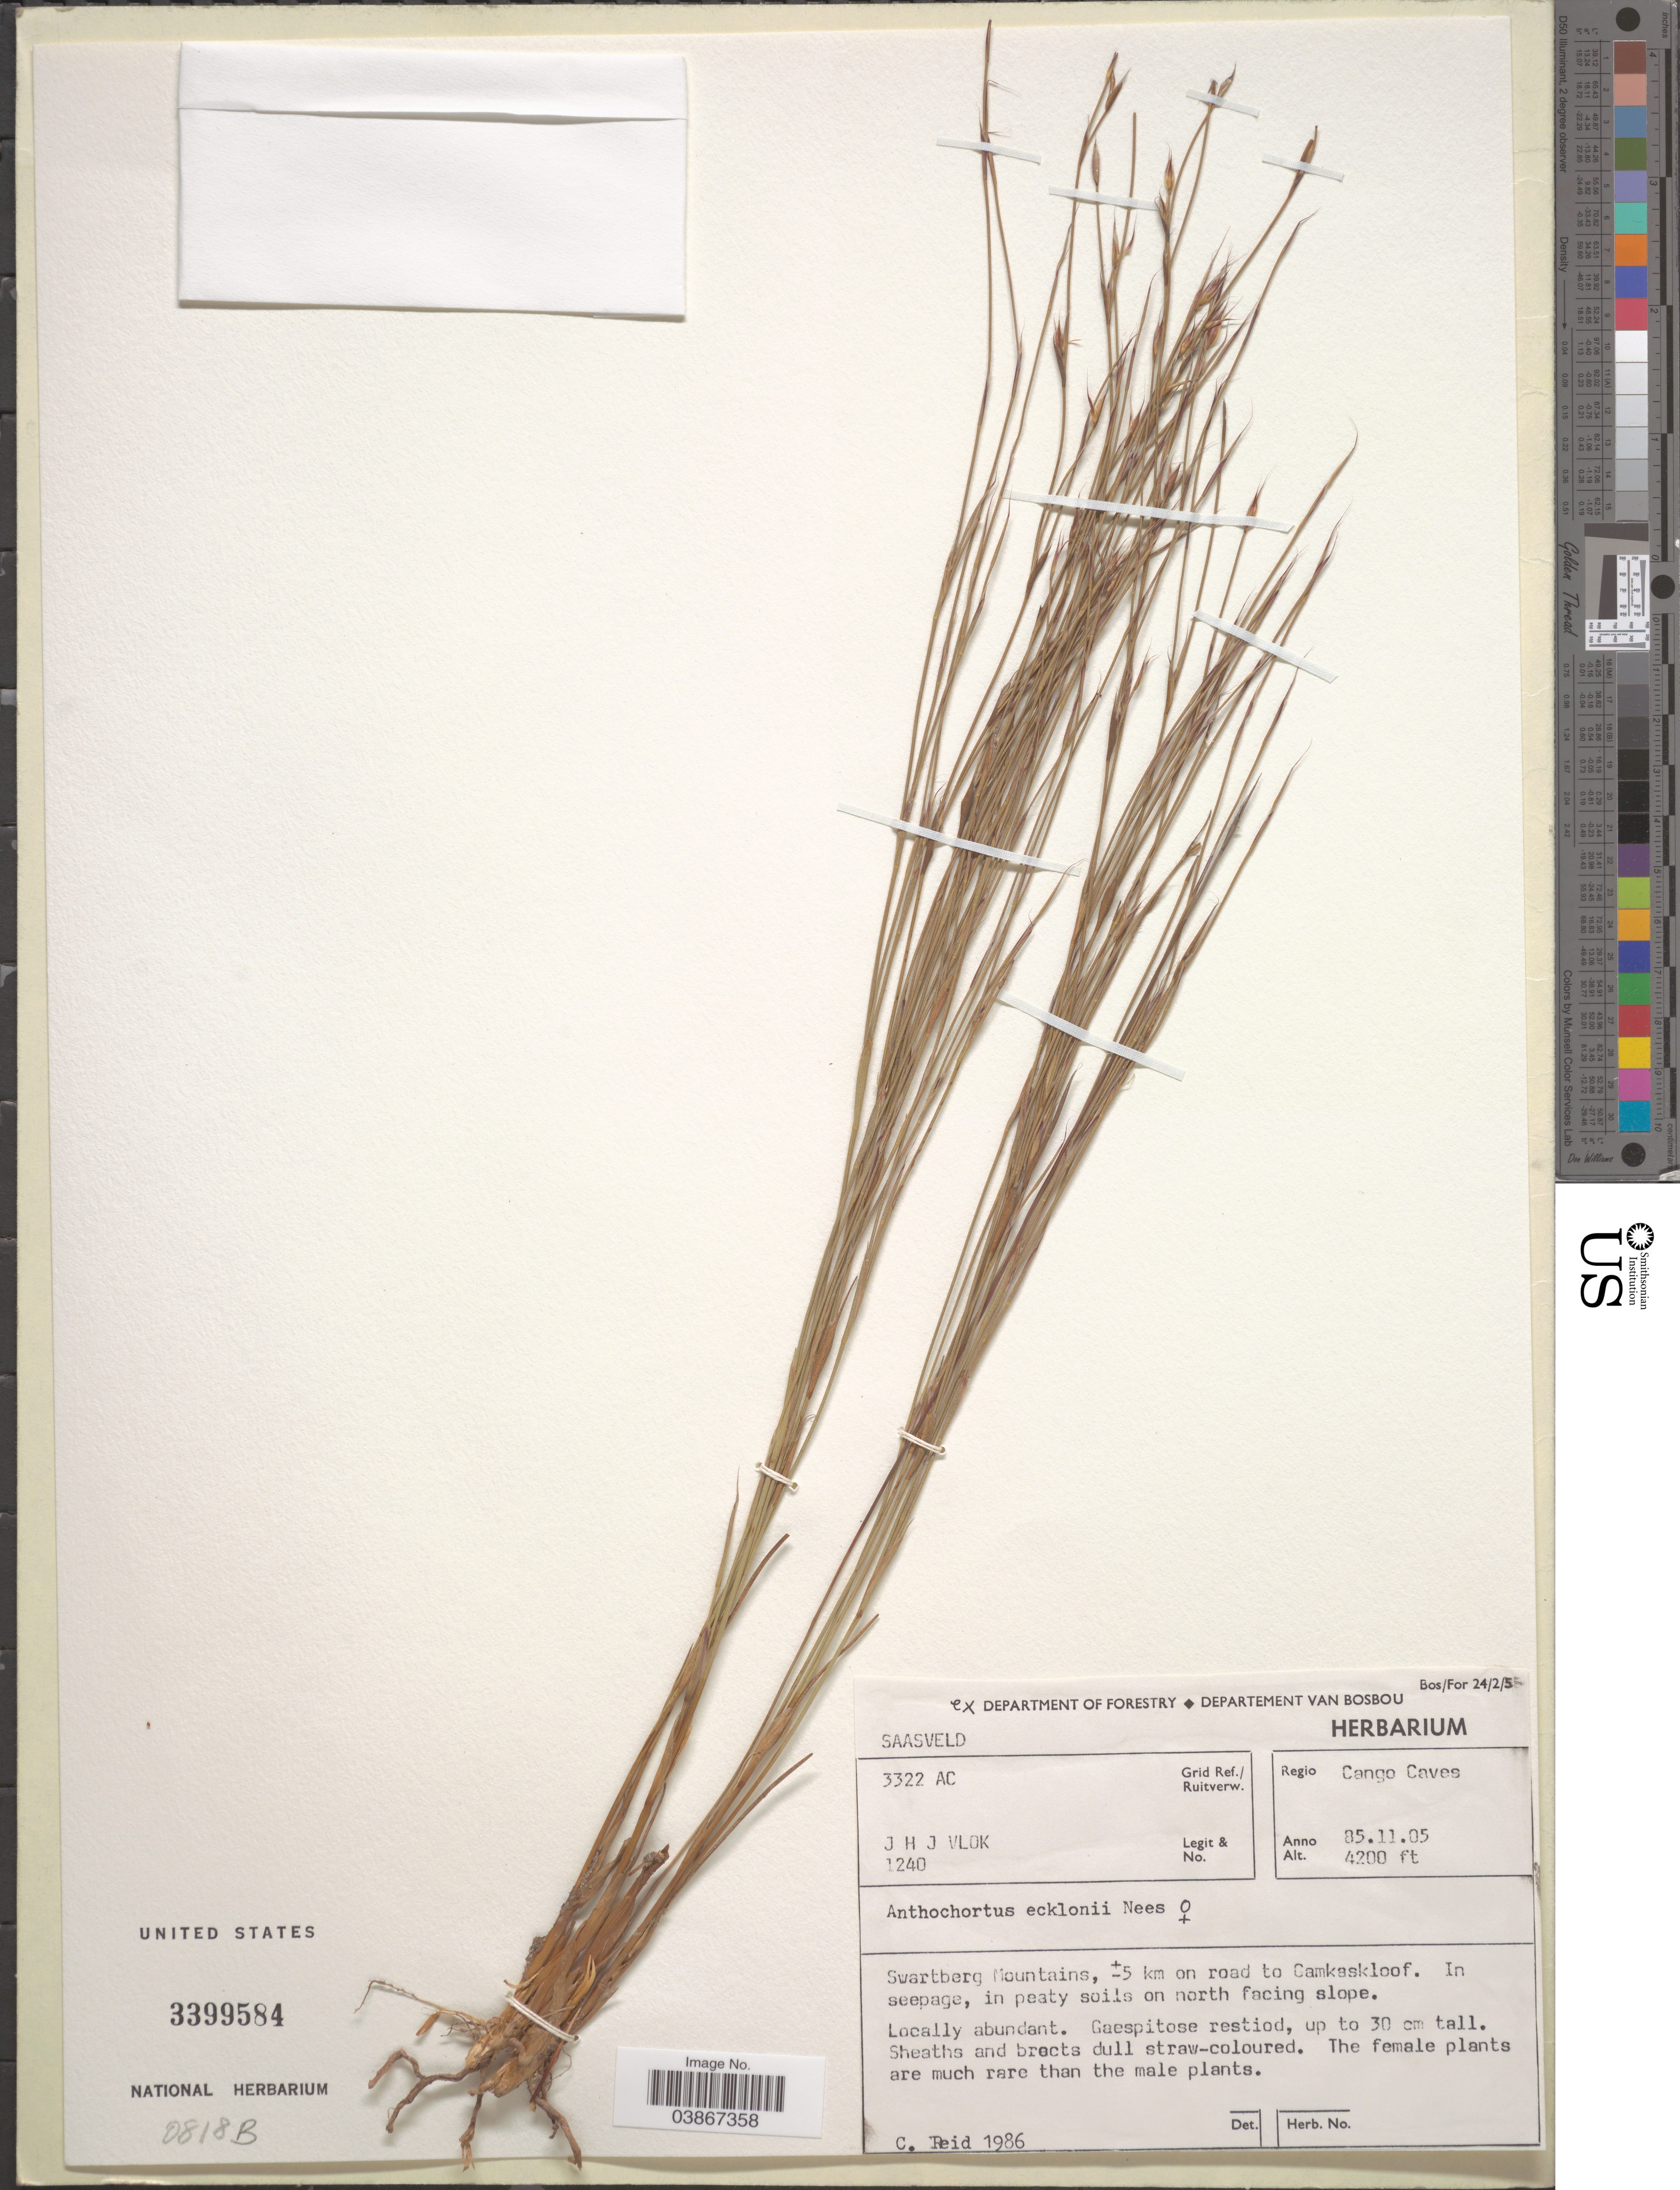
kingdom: Plantae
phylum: Tracheophyta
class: Liliopsida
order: Poales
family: Restionaceae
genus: Anthochortus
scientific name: Anthochortus ecklonii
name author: Nees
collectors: J. H. J. Vlok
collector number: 1240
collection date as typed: Transcribed d/m/y: 5/11/85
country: South Africa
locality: Saasveld [unsure placement] 3322 AC Grid Ref./ Ruitverw. Regio Cango Caves. Swartberg Mountains, ± 5 km on road to Camkaskloof. In seepage, in peaty soils on north facing slope.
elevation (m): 1280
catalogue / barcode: US 3399584